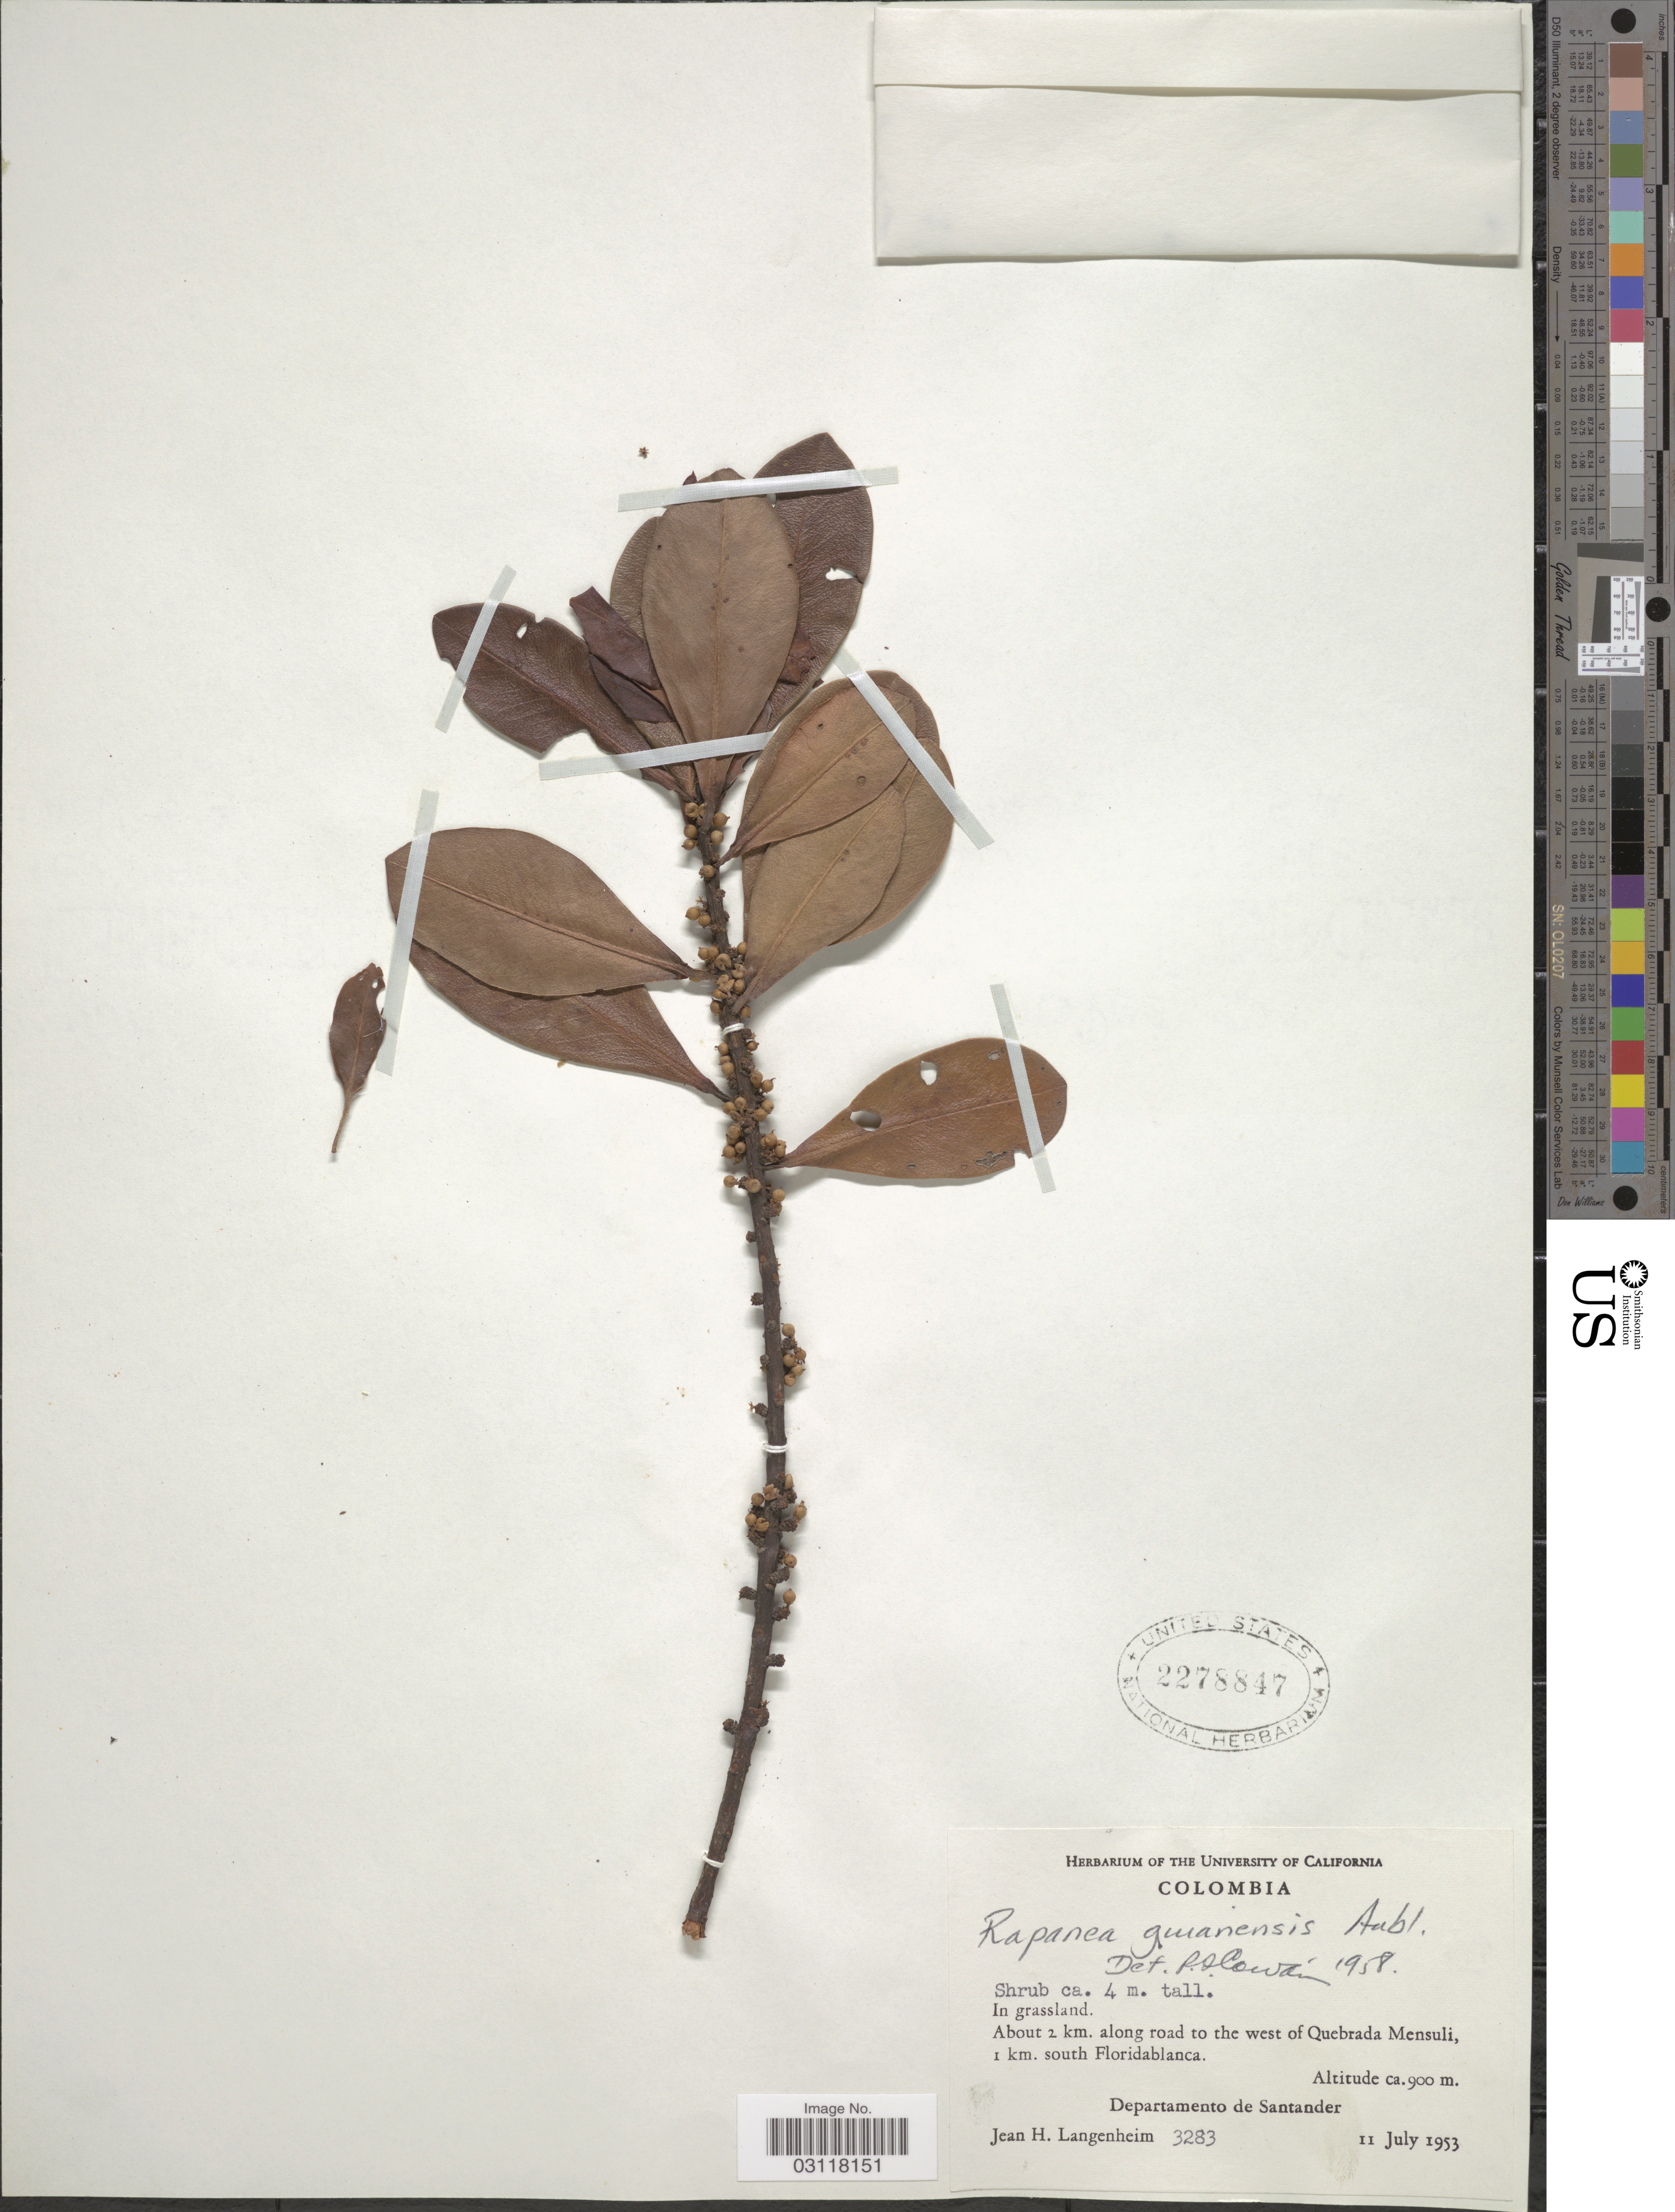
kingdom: Plantae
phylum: Tracheophyta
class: Magnoliopsida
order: Ericales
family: Primulaceae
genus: Rapanea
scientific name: Rapanea guianensis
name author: Aubl.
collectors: J. H. Langenheim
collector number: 3283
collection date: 1953-07-11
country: Colombia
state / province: Santander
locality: About 2 km. along road to the west of Quebrada Mensuli, 1 km. south Floridablanca. Departamento de Santander.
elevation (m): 900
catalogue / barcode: US 2278847